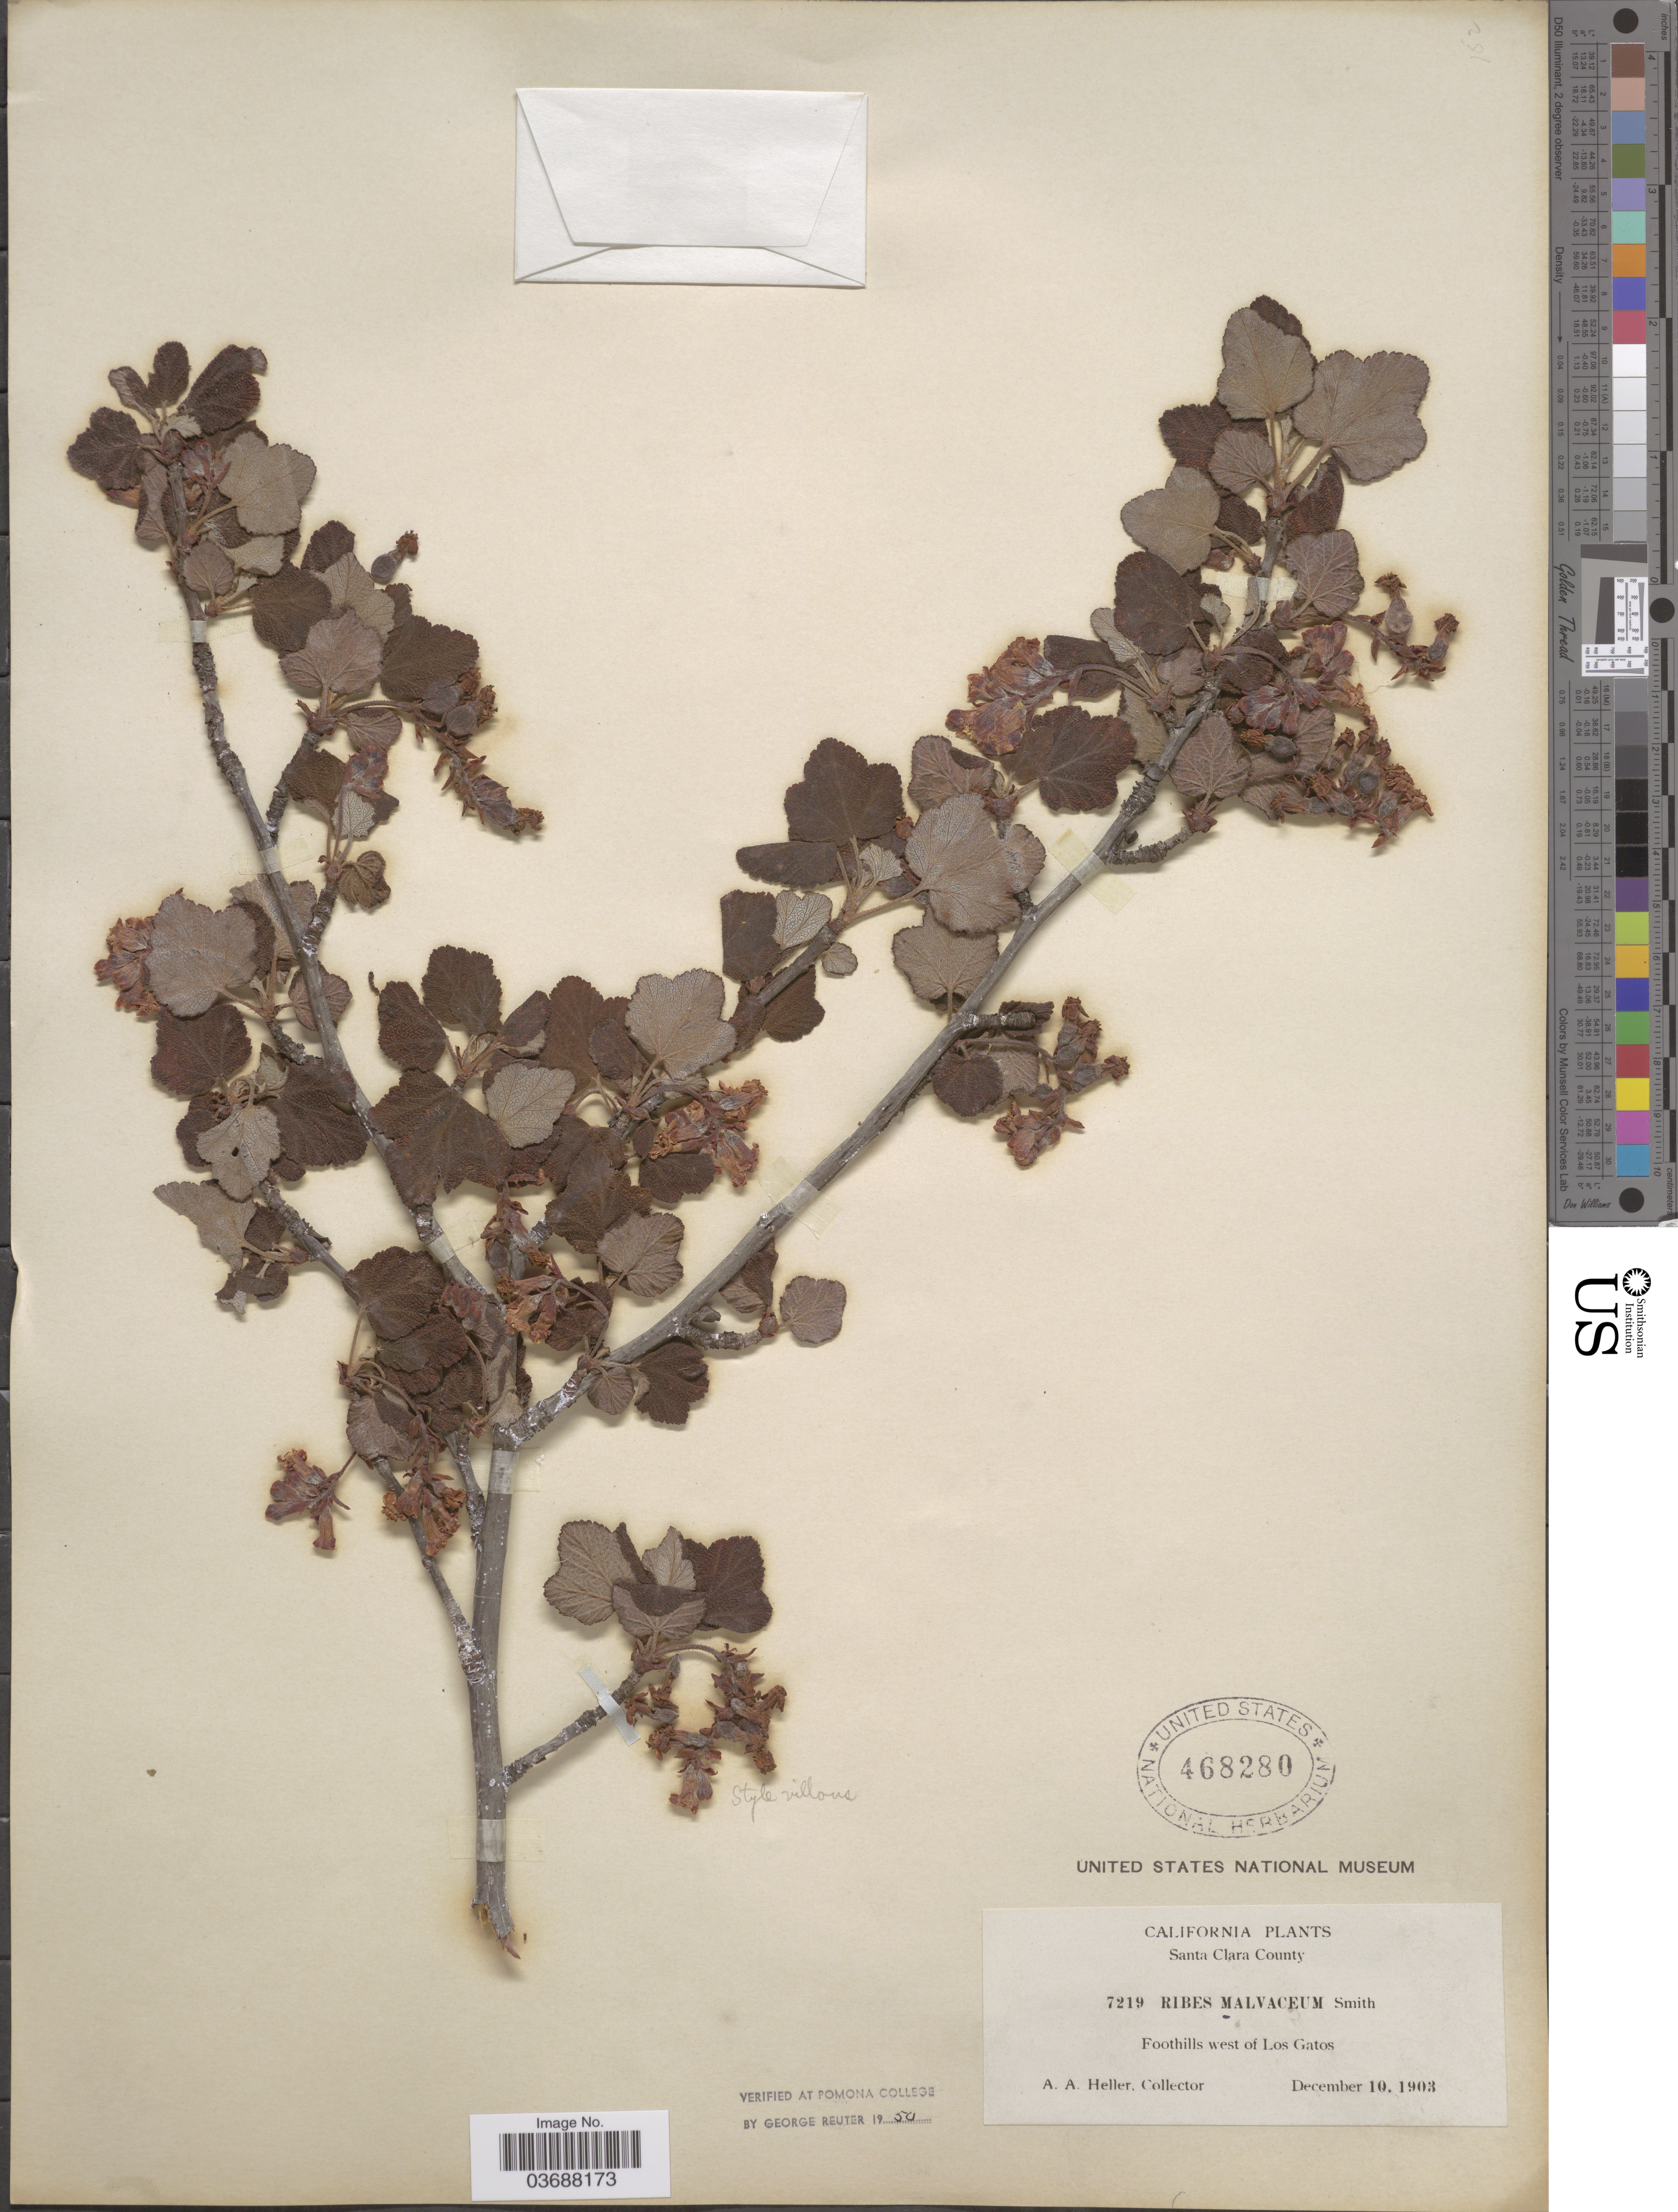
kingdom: Plantae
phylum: Tracheophyta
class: Magnoliopsida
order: Saxifragales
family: Grossulariaceae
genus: Ribes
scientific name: Ribes malvaceum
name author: Sm.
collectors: A. A. Heller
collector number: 7219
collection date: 1903-12-10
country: United States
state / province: California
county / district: Santa Clara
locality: Santa Clara County. Foothills west of Los Gatos.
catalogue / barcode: US 468280